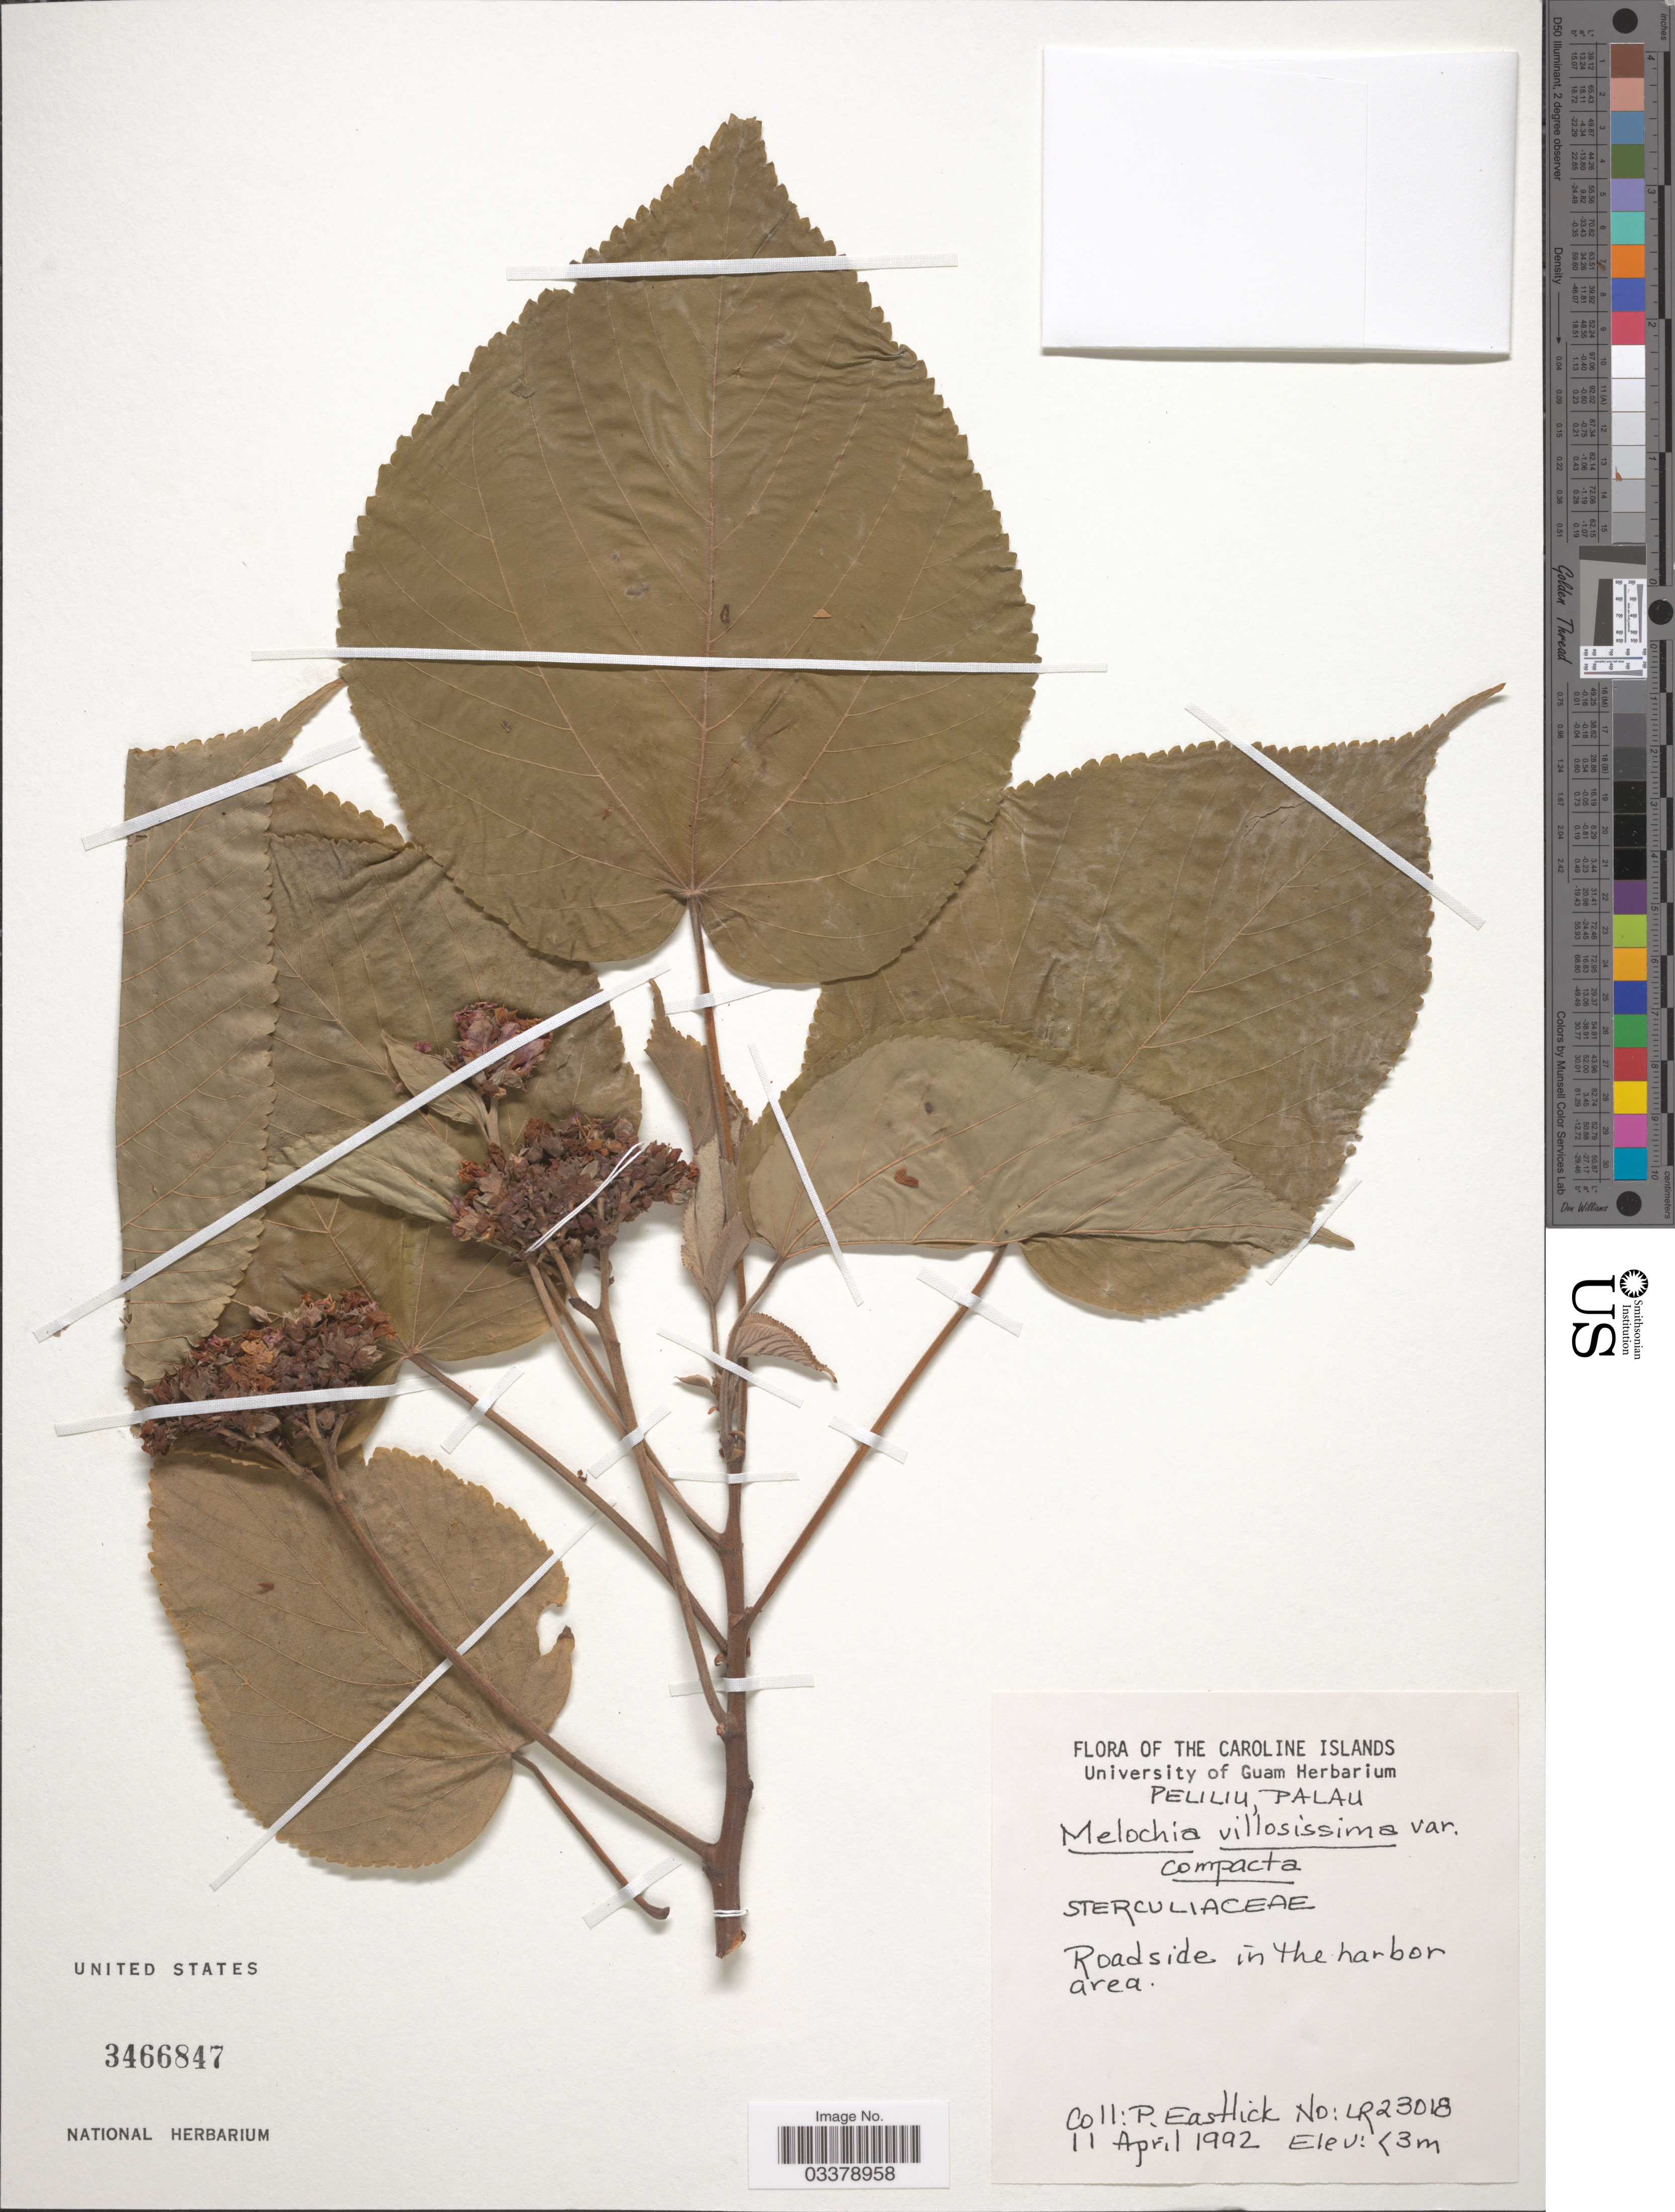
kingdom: Plantae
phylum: Tracheophyta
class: Magnoliopsida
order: Malvales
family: Malvaceae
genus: Melochia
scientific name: Melochia compacta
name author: Hochr.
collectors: P. Eastlick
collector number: LR 23018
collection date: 1992-04-11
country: Palau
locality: The Caroline Islands, Peliliu, Palau, Roadside in the harbor area.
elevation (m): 3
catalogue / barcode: US 3466847